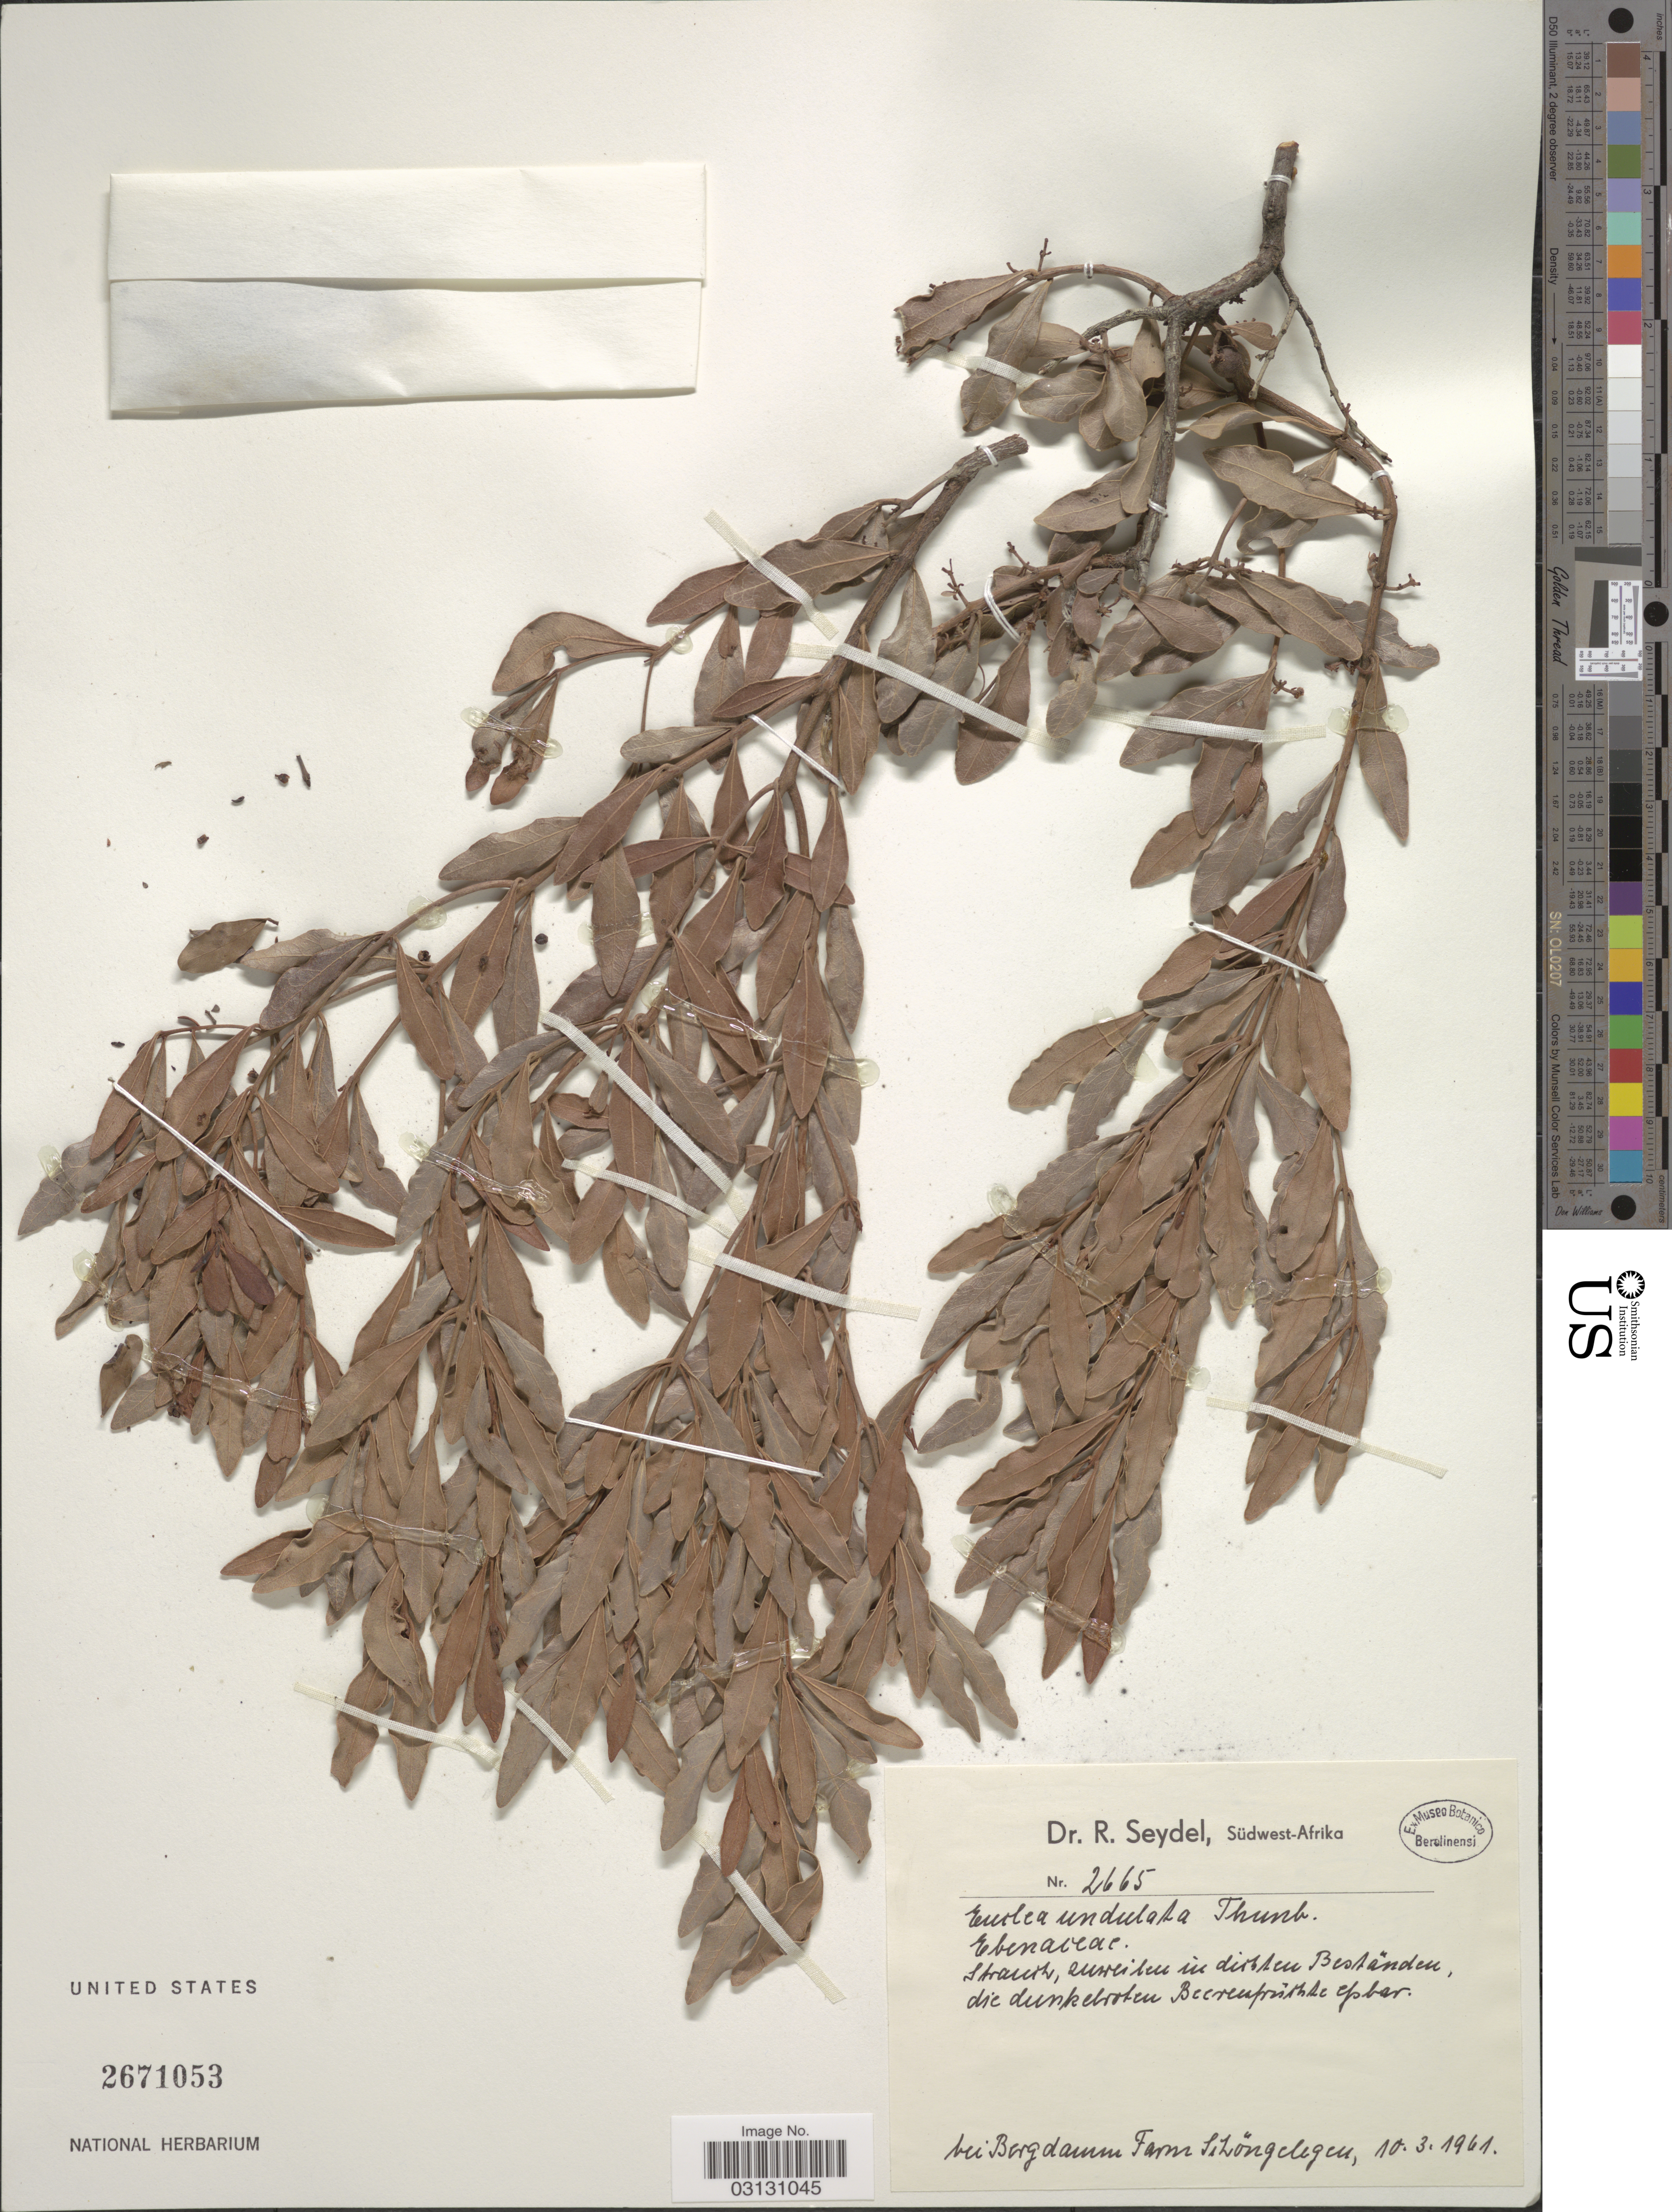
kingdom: Plantae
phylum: Tracheophyta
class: Magnoliopsida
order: Ericales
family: Ebenaceae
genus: Euclea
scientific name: Euclea undulata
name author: Thunb.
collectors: R. Seydel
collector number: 2665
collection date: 1961-03-10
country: Namibia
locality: Südwest-Afrika. Bei Bergdamm Farm Schöngelegen.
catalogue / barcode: US 2671053